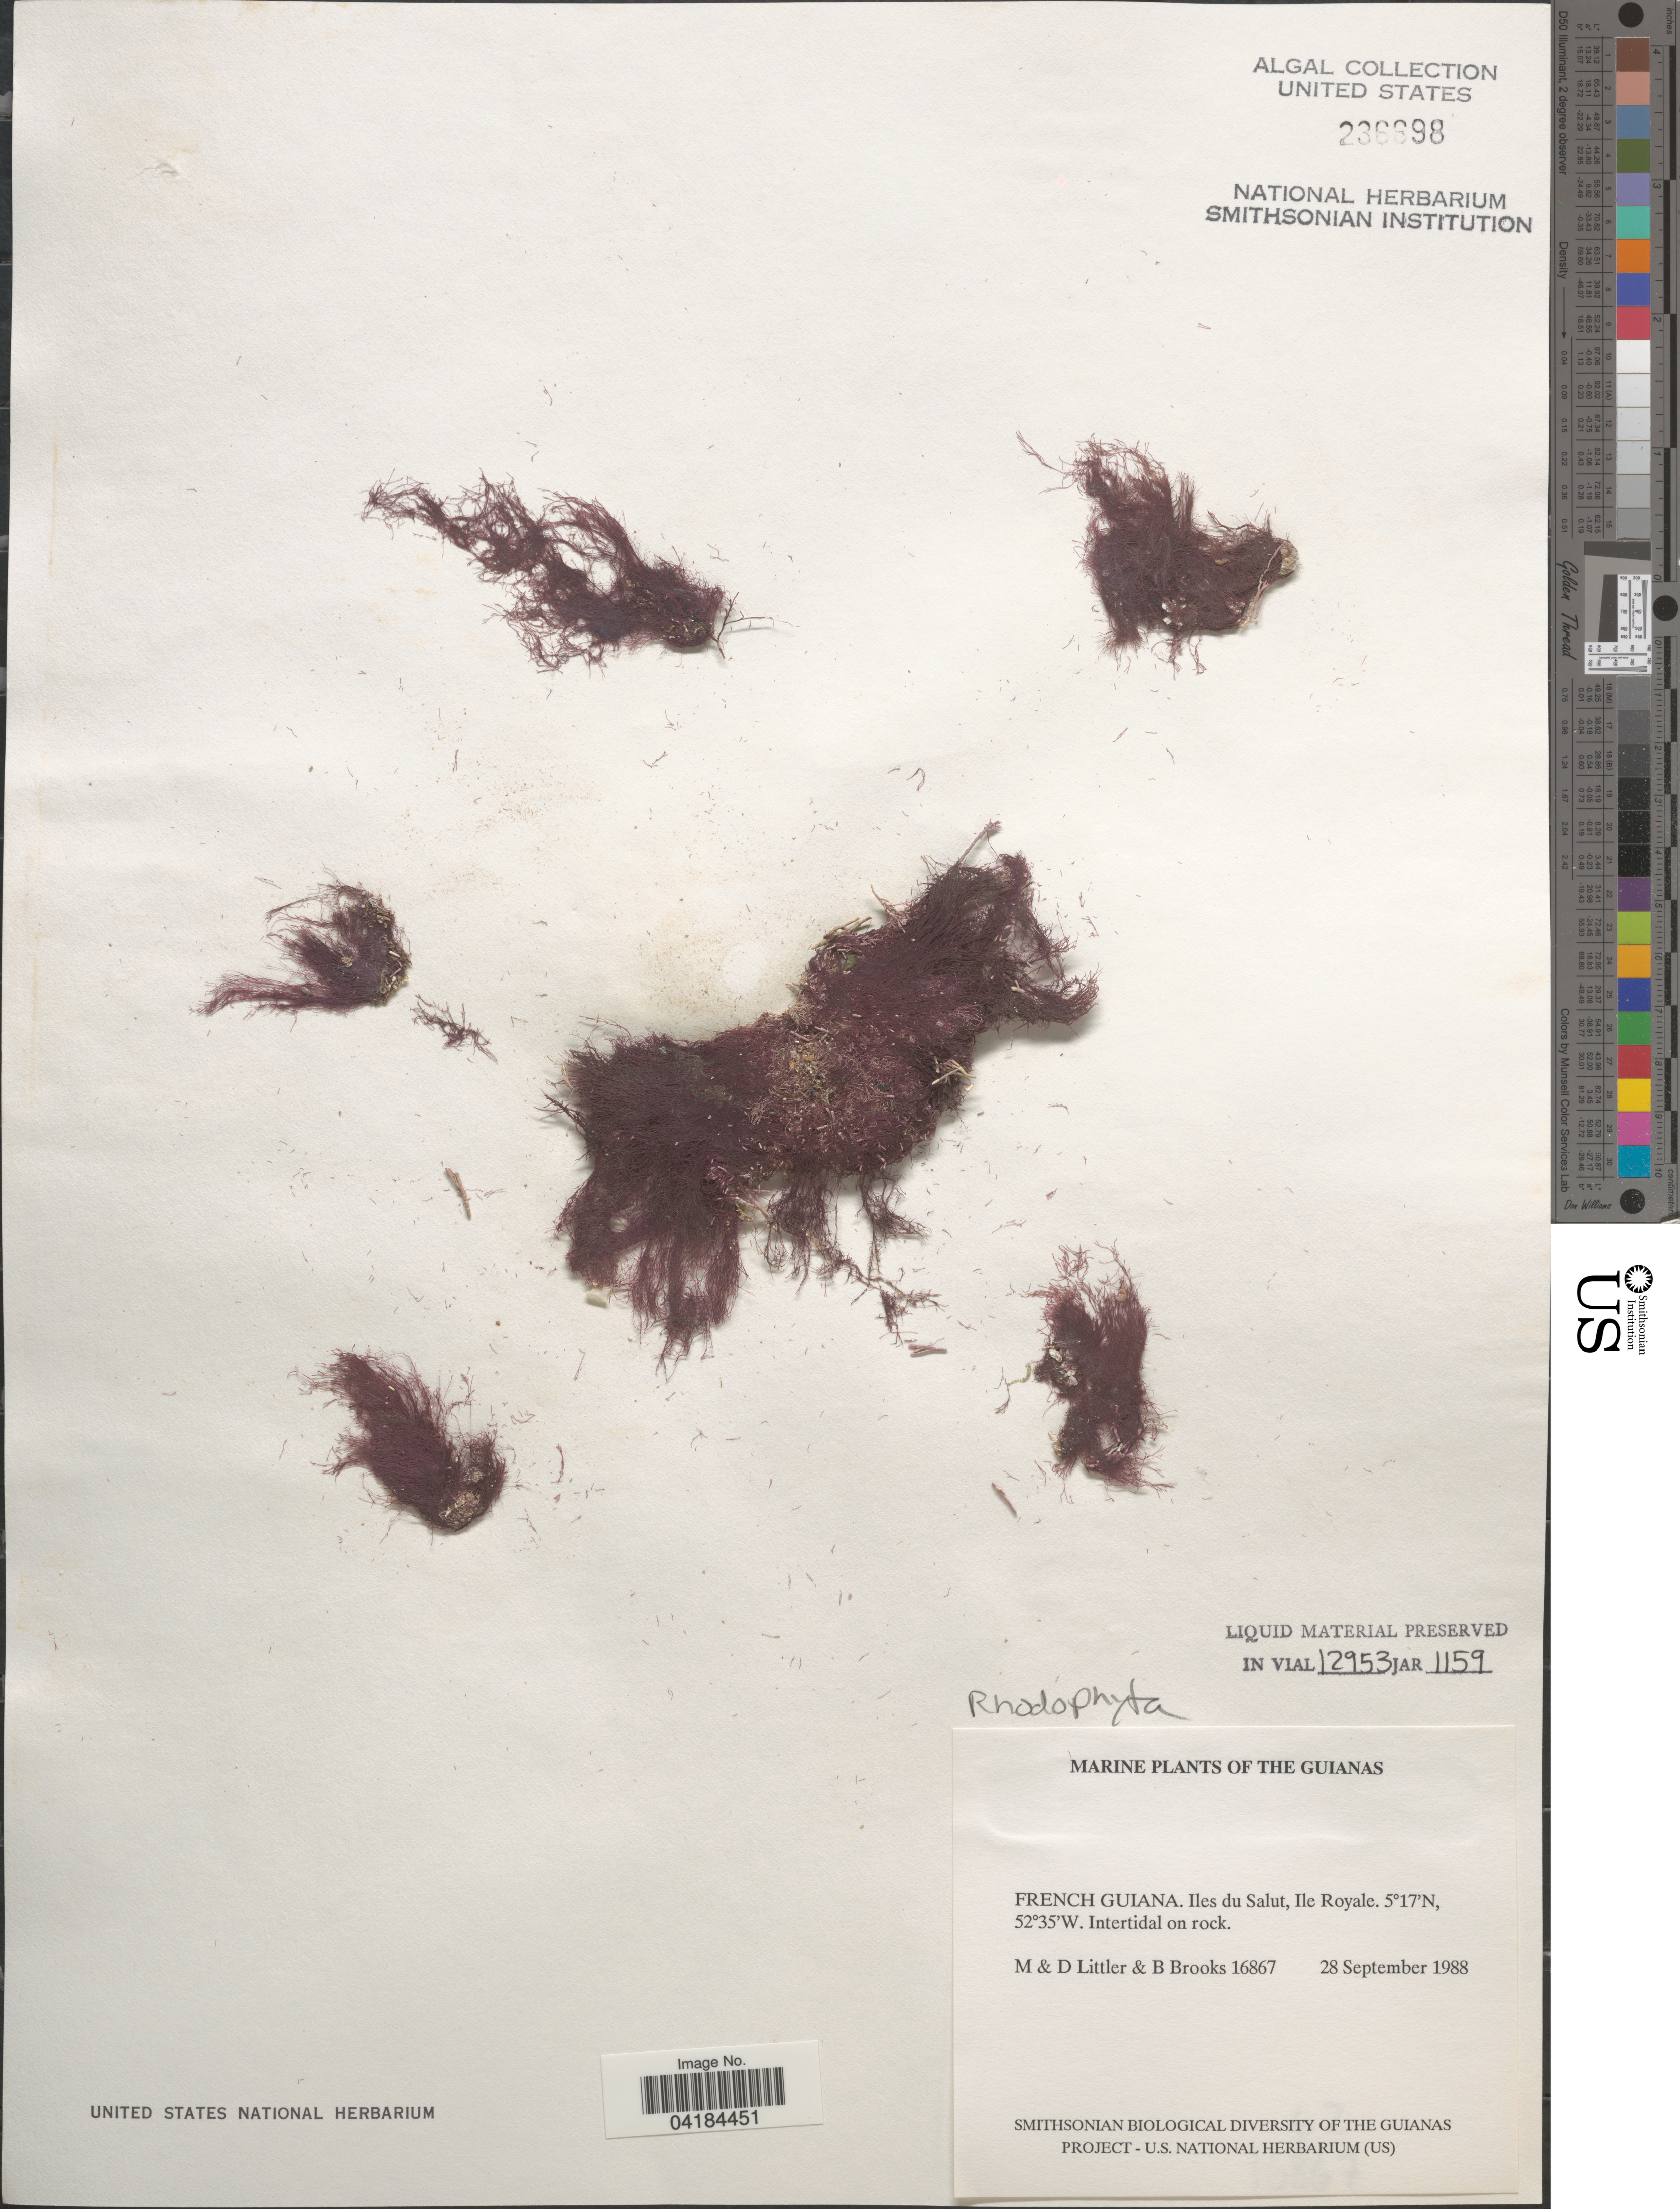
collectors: M. Littler, D. S. Littler & B. Brooks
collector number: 16867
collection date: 1988-09-28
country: French Guiana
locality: The Guianas. Iles du Salut, Ile Royale.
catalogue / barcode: US 236698